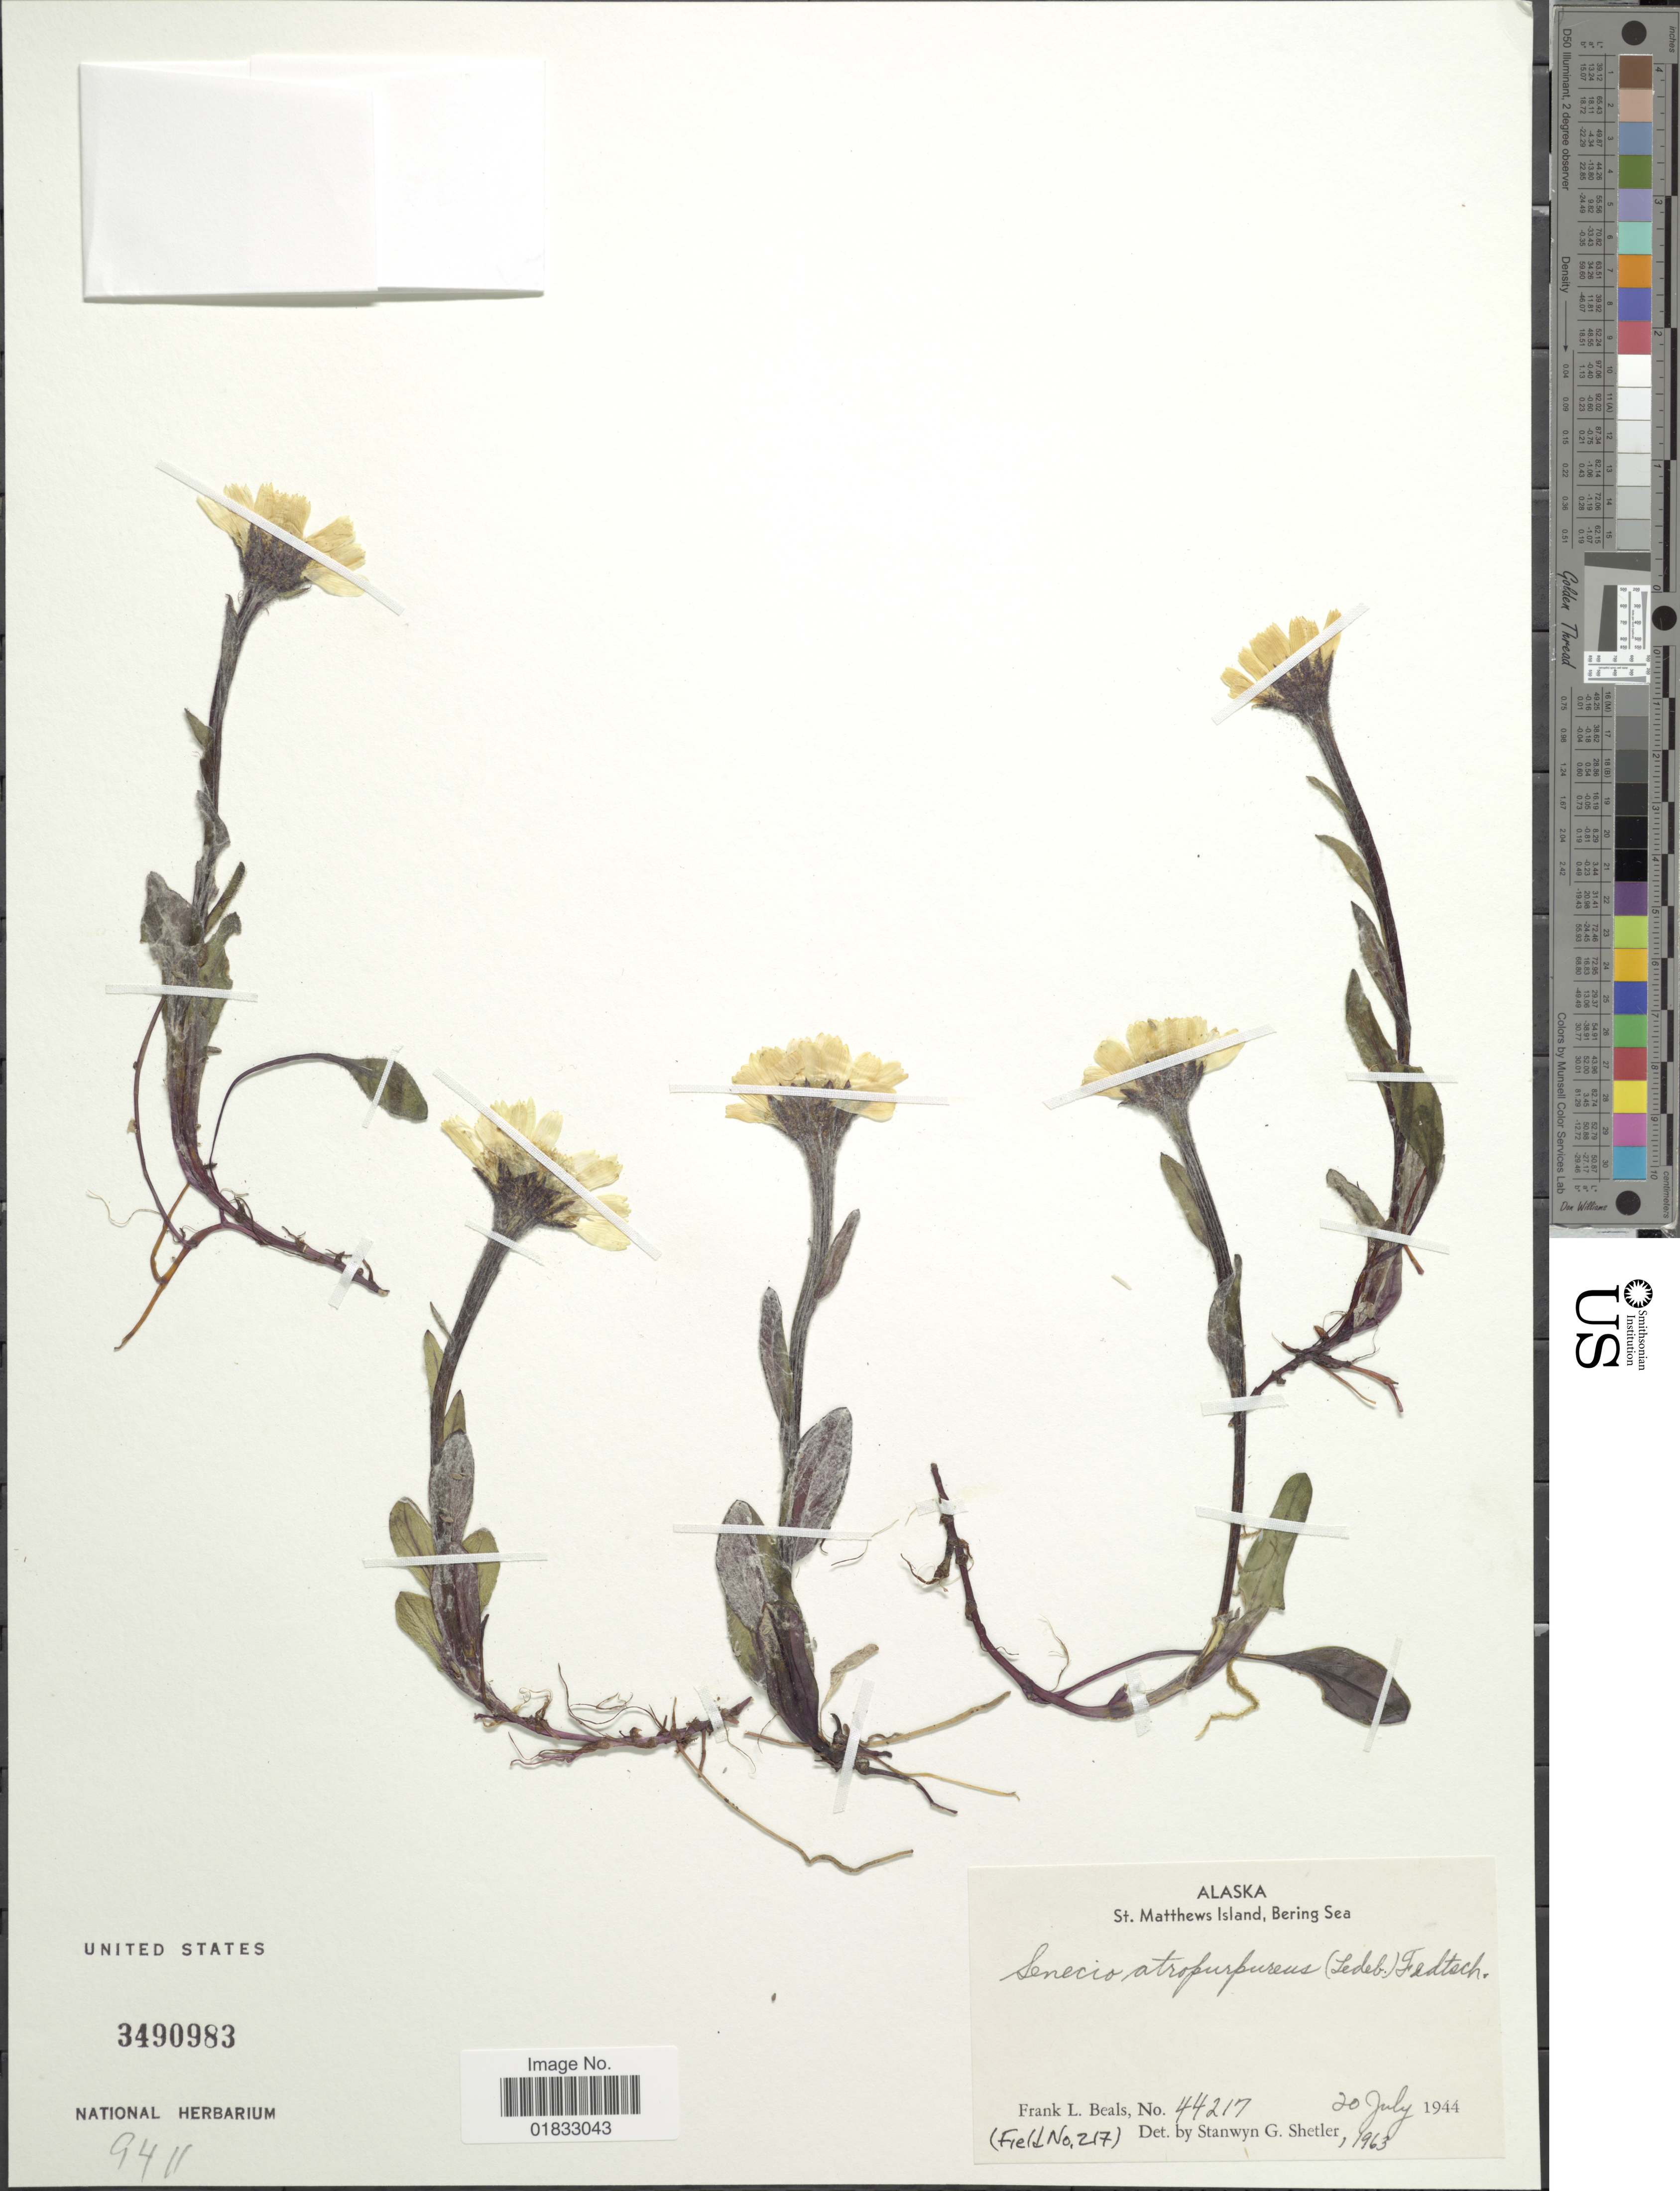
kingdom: Plantae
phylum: Tracheophyta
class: Magnoliopsida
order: Asterales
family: Asteraceae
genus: Tephroseris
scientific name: Tephroseris integrifolia subsp. atropurpurea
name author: (Ledeb.) B. Nord.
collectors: F. Beals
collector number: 44217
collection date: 1944-07-20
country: United States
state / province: Alaska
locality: St. Matthews Island, Bering Sea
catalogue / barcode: US 3490983